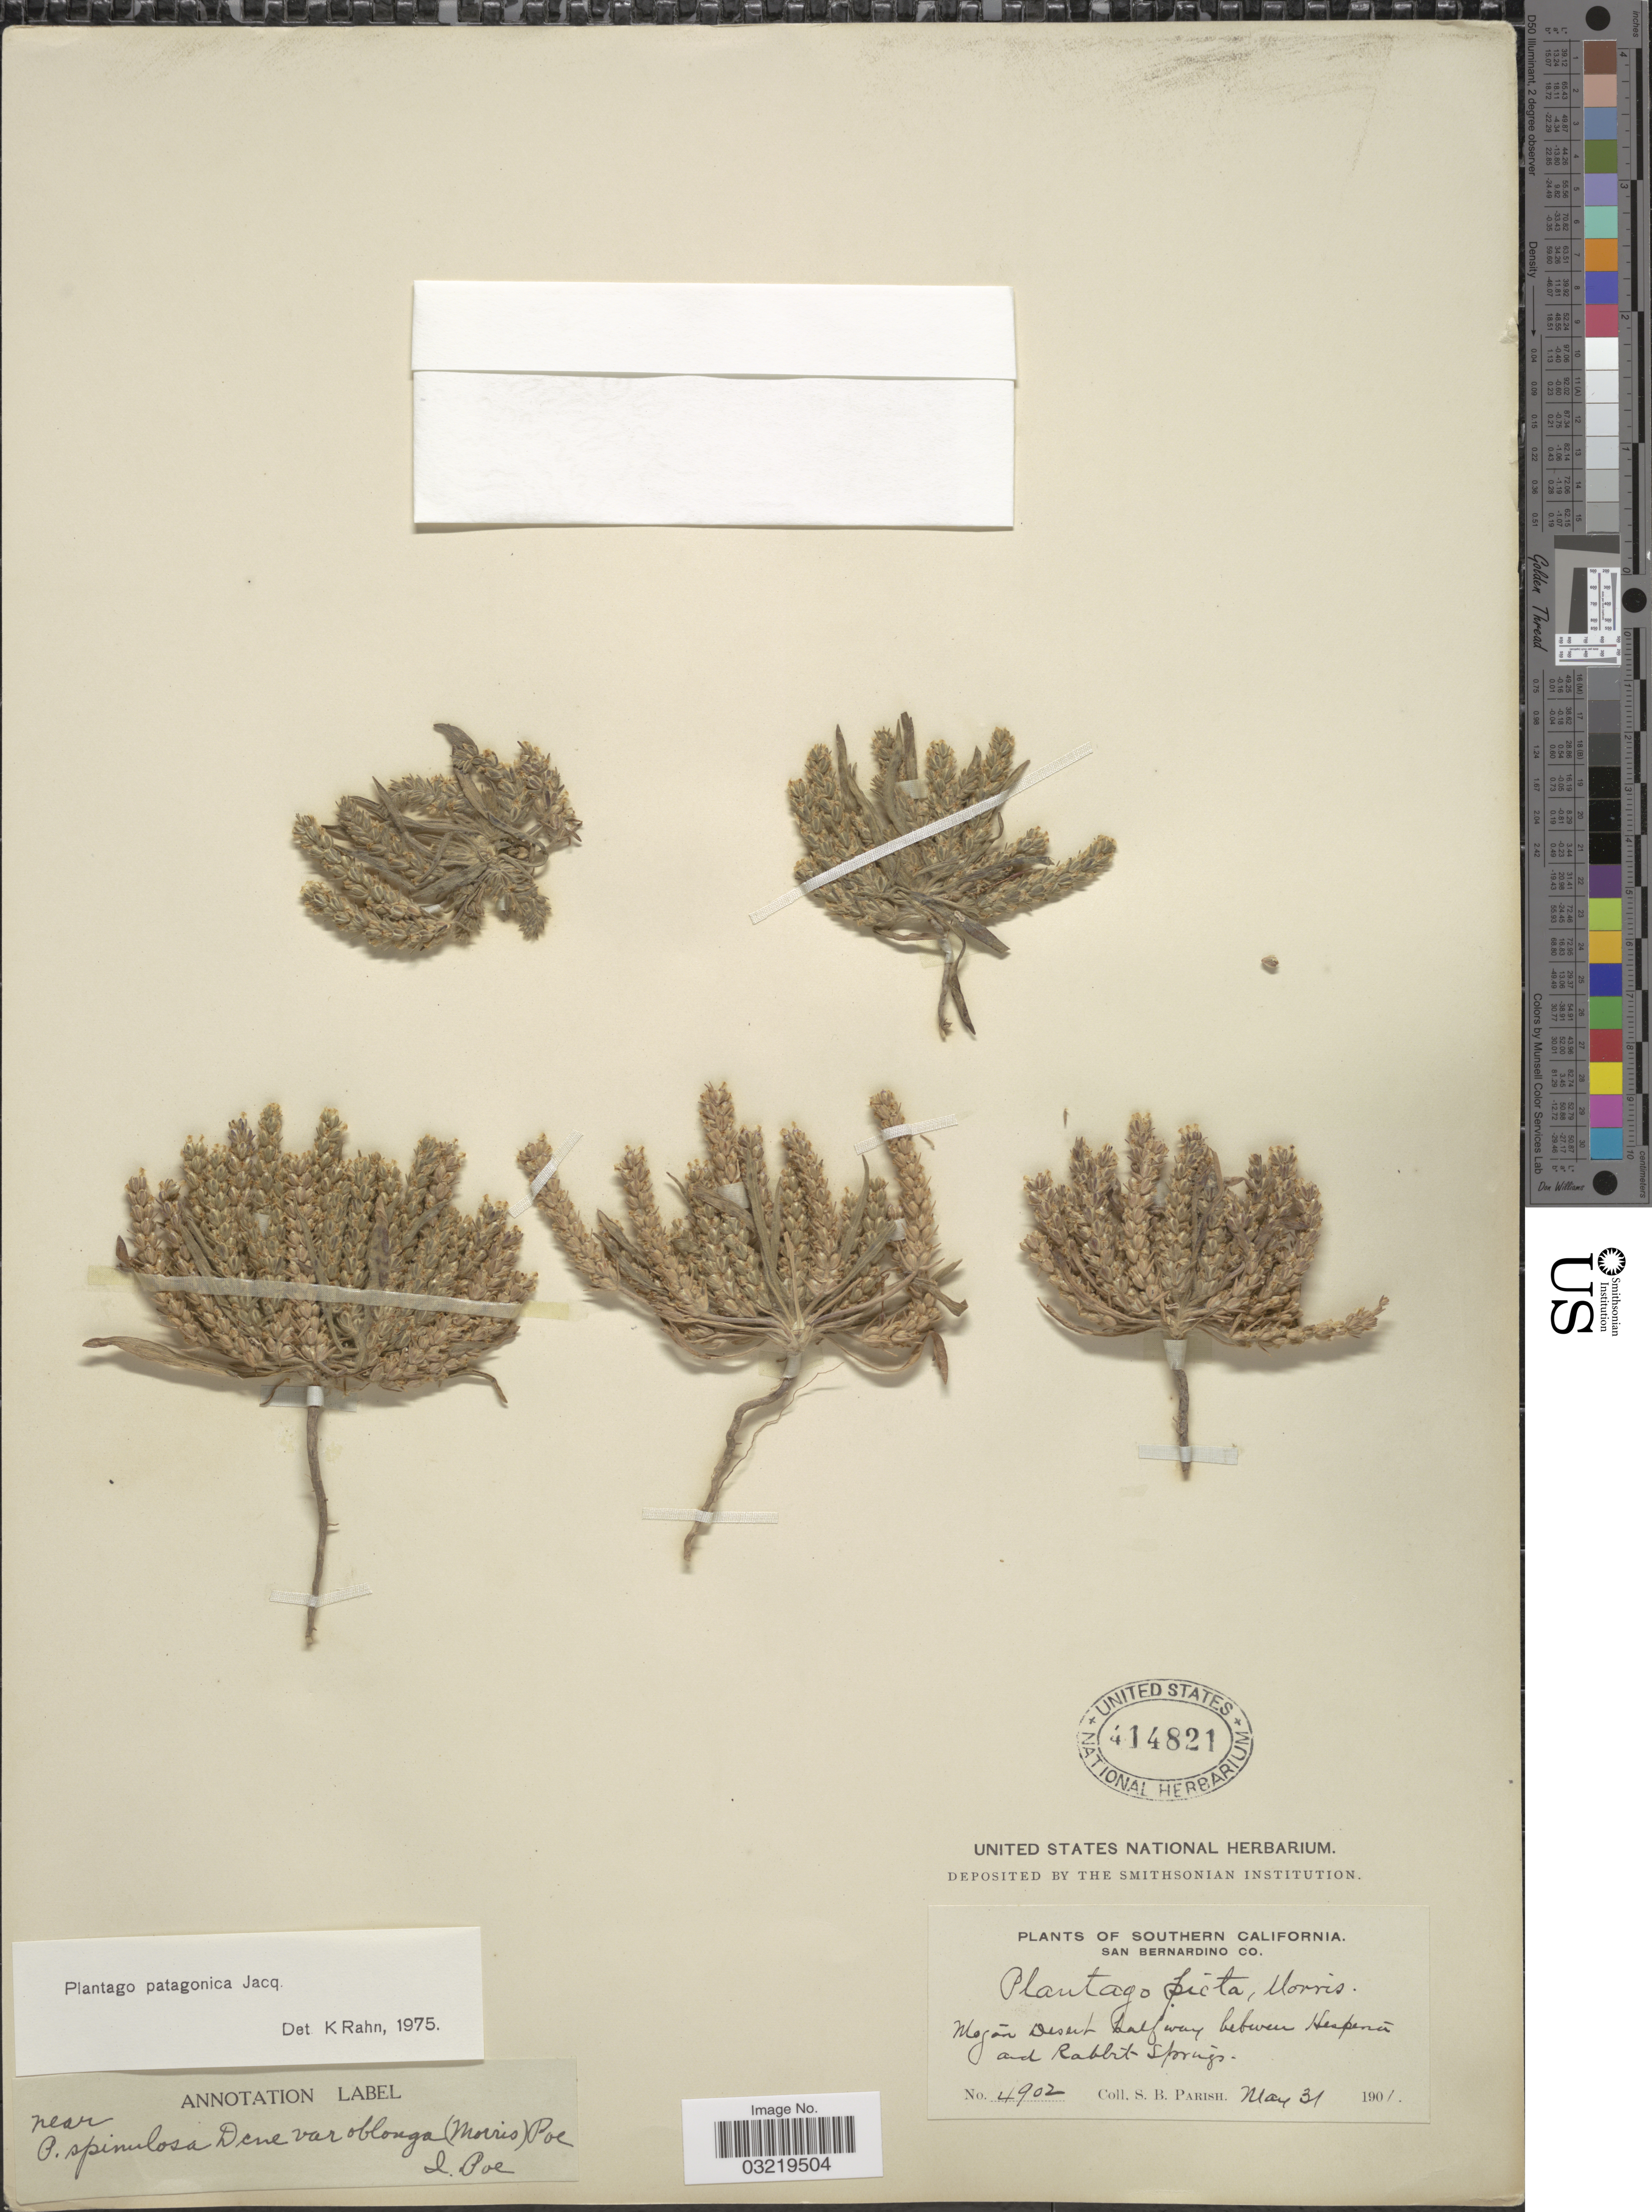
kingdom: Plantae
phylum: Tracheophyta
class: Magnoliopsida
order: Lamiales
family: Plantaginaceae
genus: Plantago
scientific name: Plantago patagonica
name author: Jacq.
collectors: S. B. Parish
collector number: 4902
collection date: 1901-05-31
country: United States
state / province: California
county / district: San Bernardino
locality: Southern California. Mojave Desert half way between Hesperia and Rabbit Springs.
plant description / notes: Corrected "Hespená" to "Hesperia." Removed "San Bernardino Co." from Precise Locality field and added to County field.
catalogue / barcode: US 414821